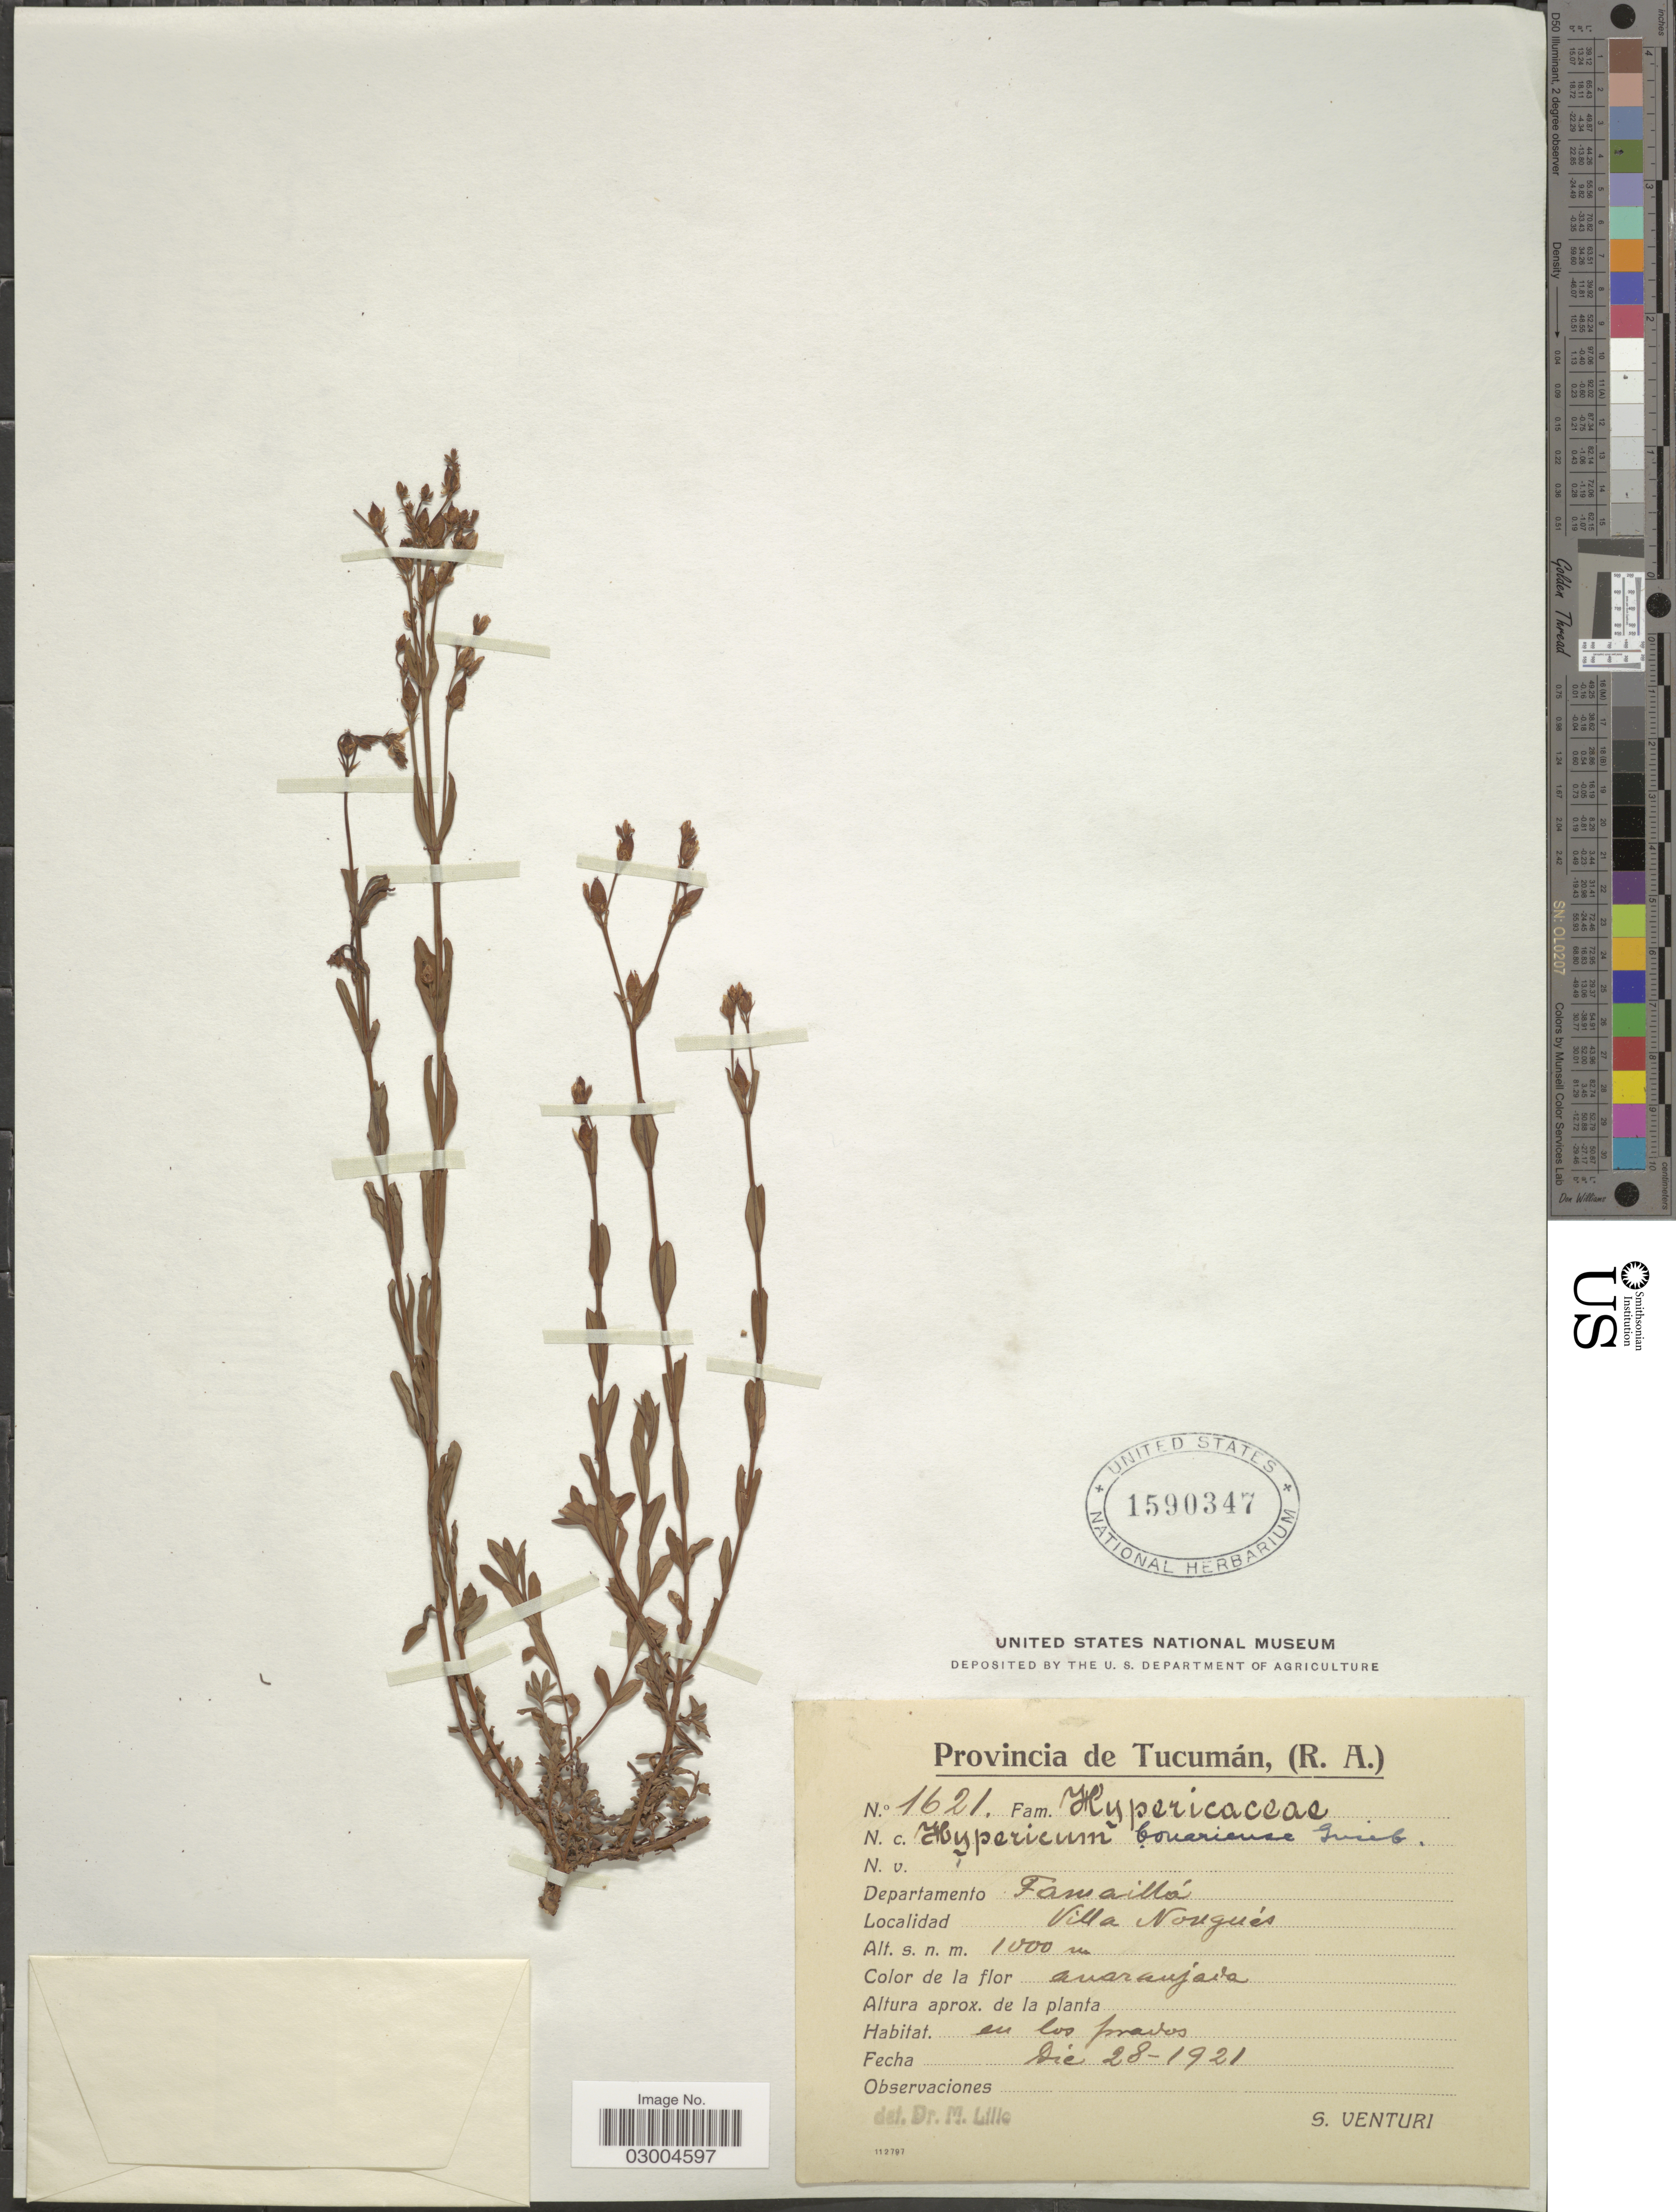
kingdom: Plantae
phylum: Tracheophyta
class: Magnoliopsida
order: Malpighiales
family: Hypericaceae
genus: Hypericum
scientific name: Hypericum silenoides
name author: Juss.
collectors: S. Venturi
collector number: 1621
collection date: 1921-12-28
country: Argentina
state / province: Tucuman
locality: Departamento Famaillá. Villa Nougués.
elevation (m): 1000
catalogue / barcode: US 1590347